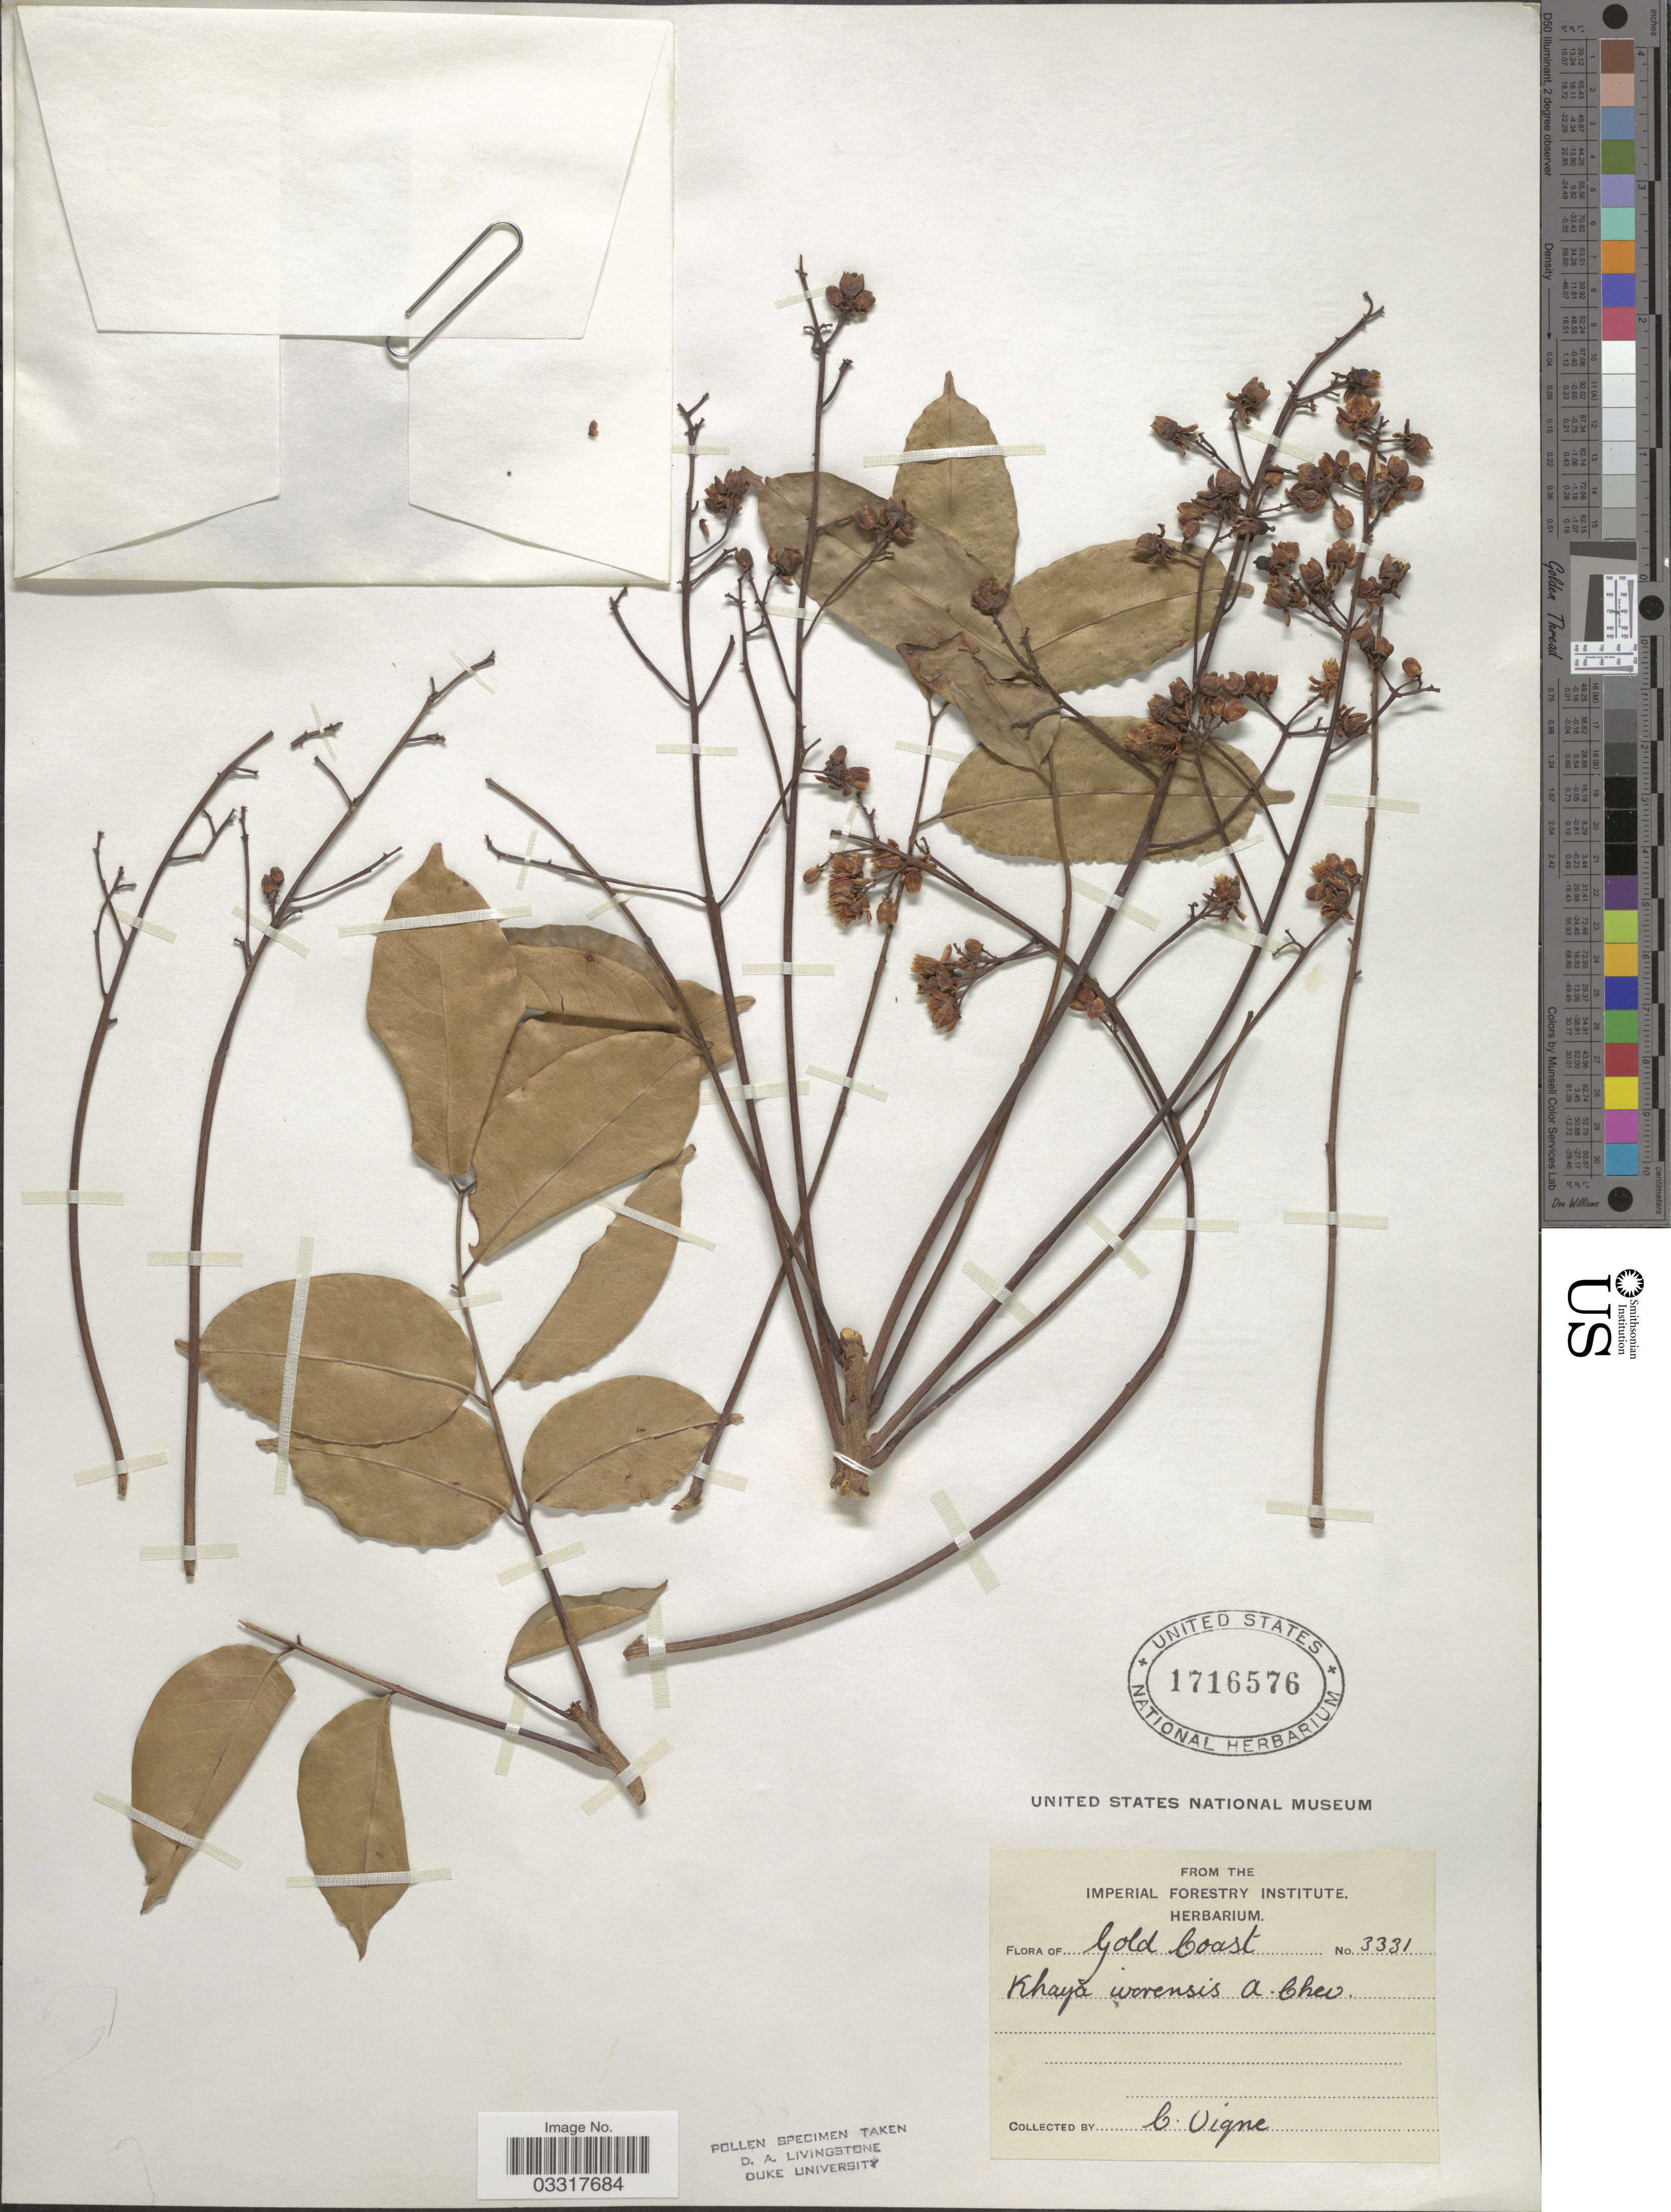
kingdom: Plantae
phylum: Tracheophyta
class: Magnoliopsida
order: Sapindales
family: Meliaceae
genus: Khaya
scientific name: Khaya ivorensis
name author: A. Chev.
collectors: C. Vigne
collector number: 3331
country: Ghana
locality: Gold Coast.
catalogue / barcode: US 1716576